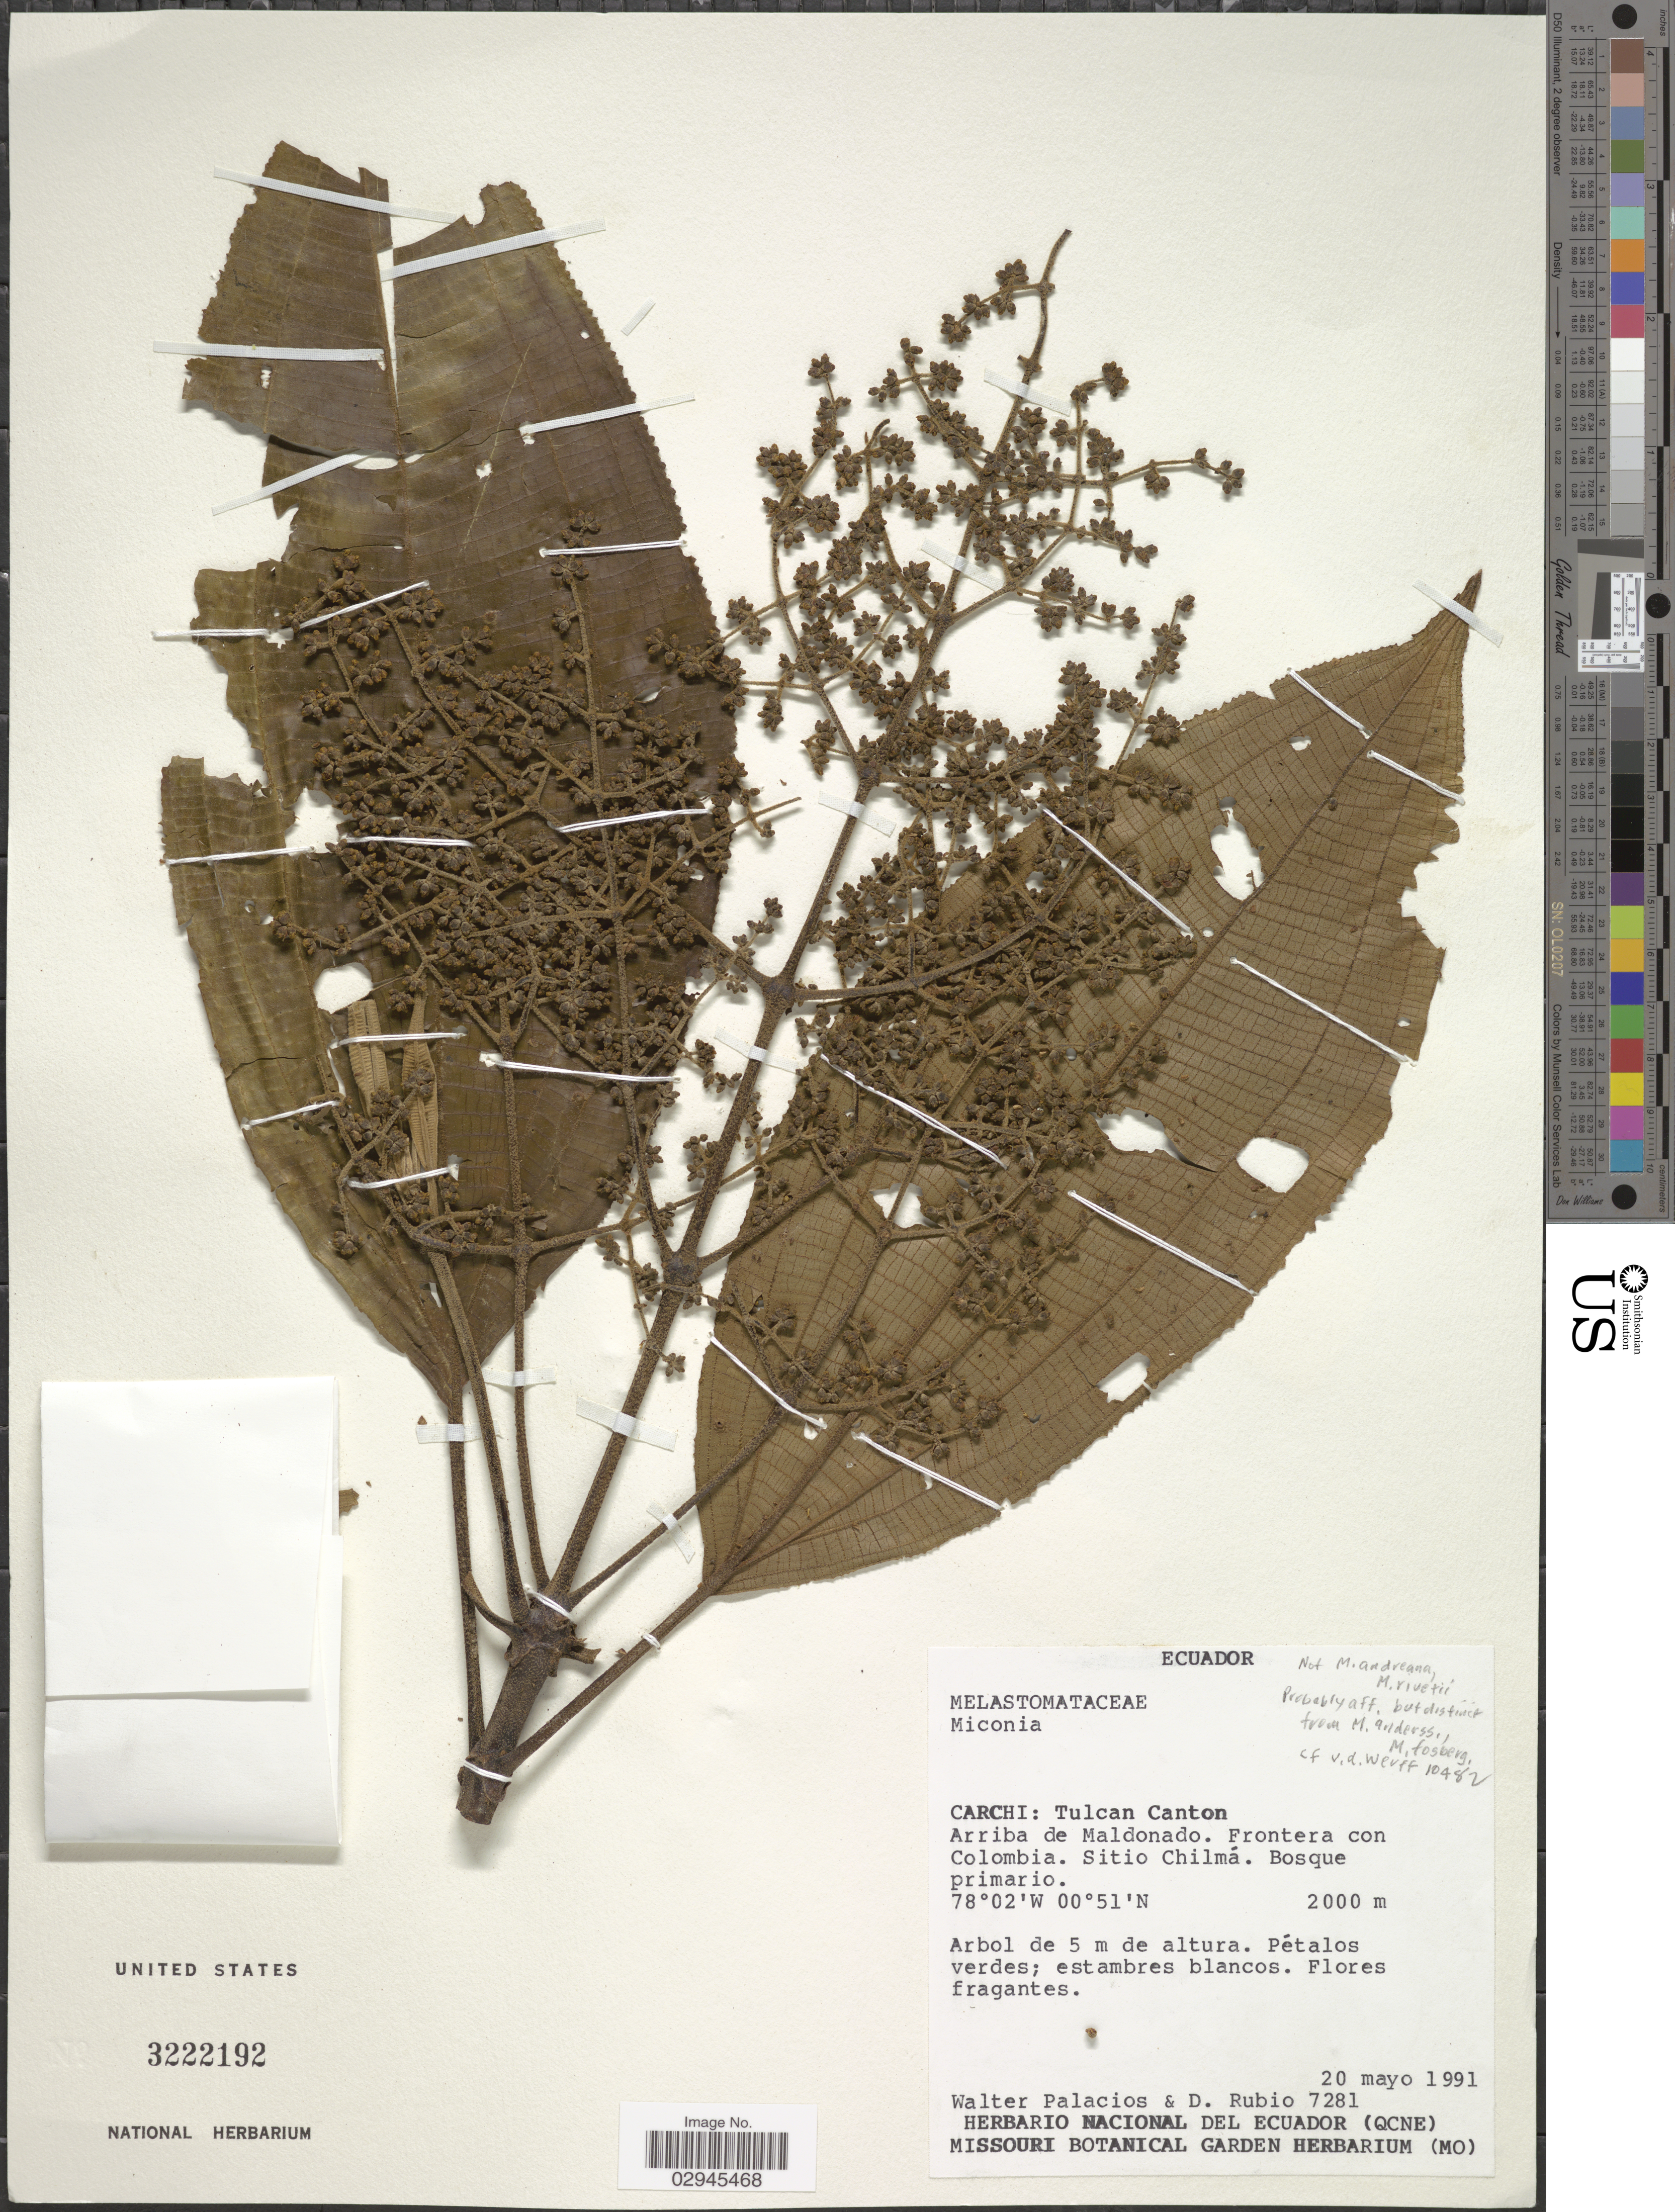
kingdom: Plantae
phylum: Tracheophyta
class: Magnoliopsida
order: Myrtales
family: Melastomataceae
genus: Miconia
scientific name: Miconia sp.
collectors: W. Palacios & D. Rubio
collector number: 7281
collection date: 1991-05-20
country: Ecuador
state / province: Carchi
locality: Tulcan Canton. Arriba de Maldonado. Frontera con Colombia. Sitio Chilmá.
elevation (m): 2000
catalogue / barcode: US 3222192